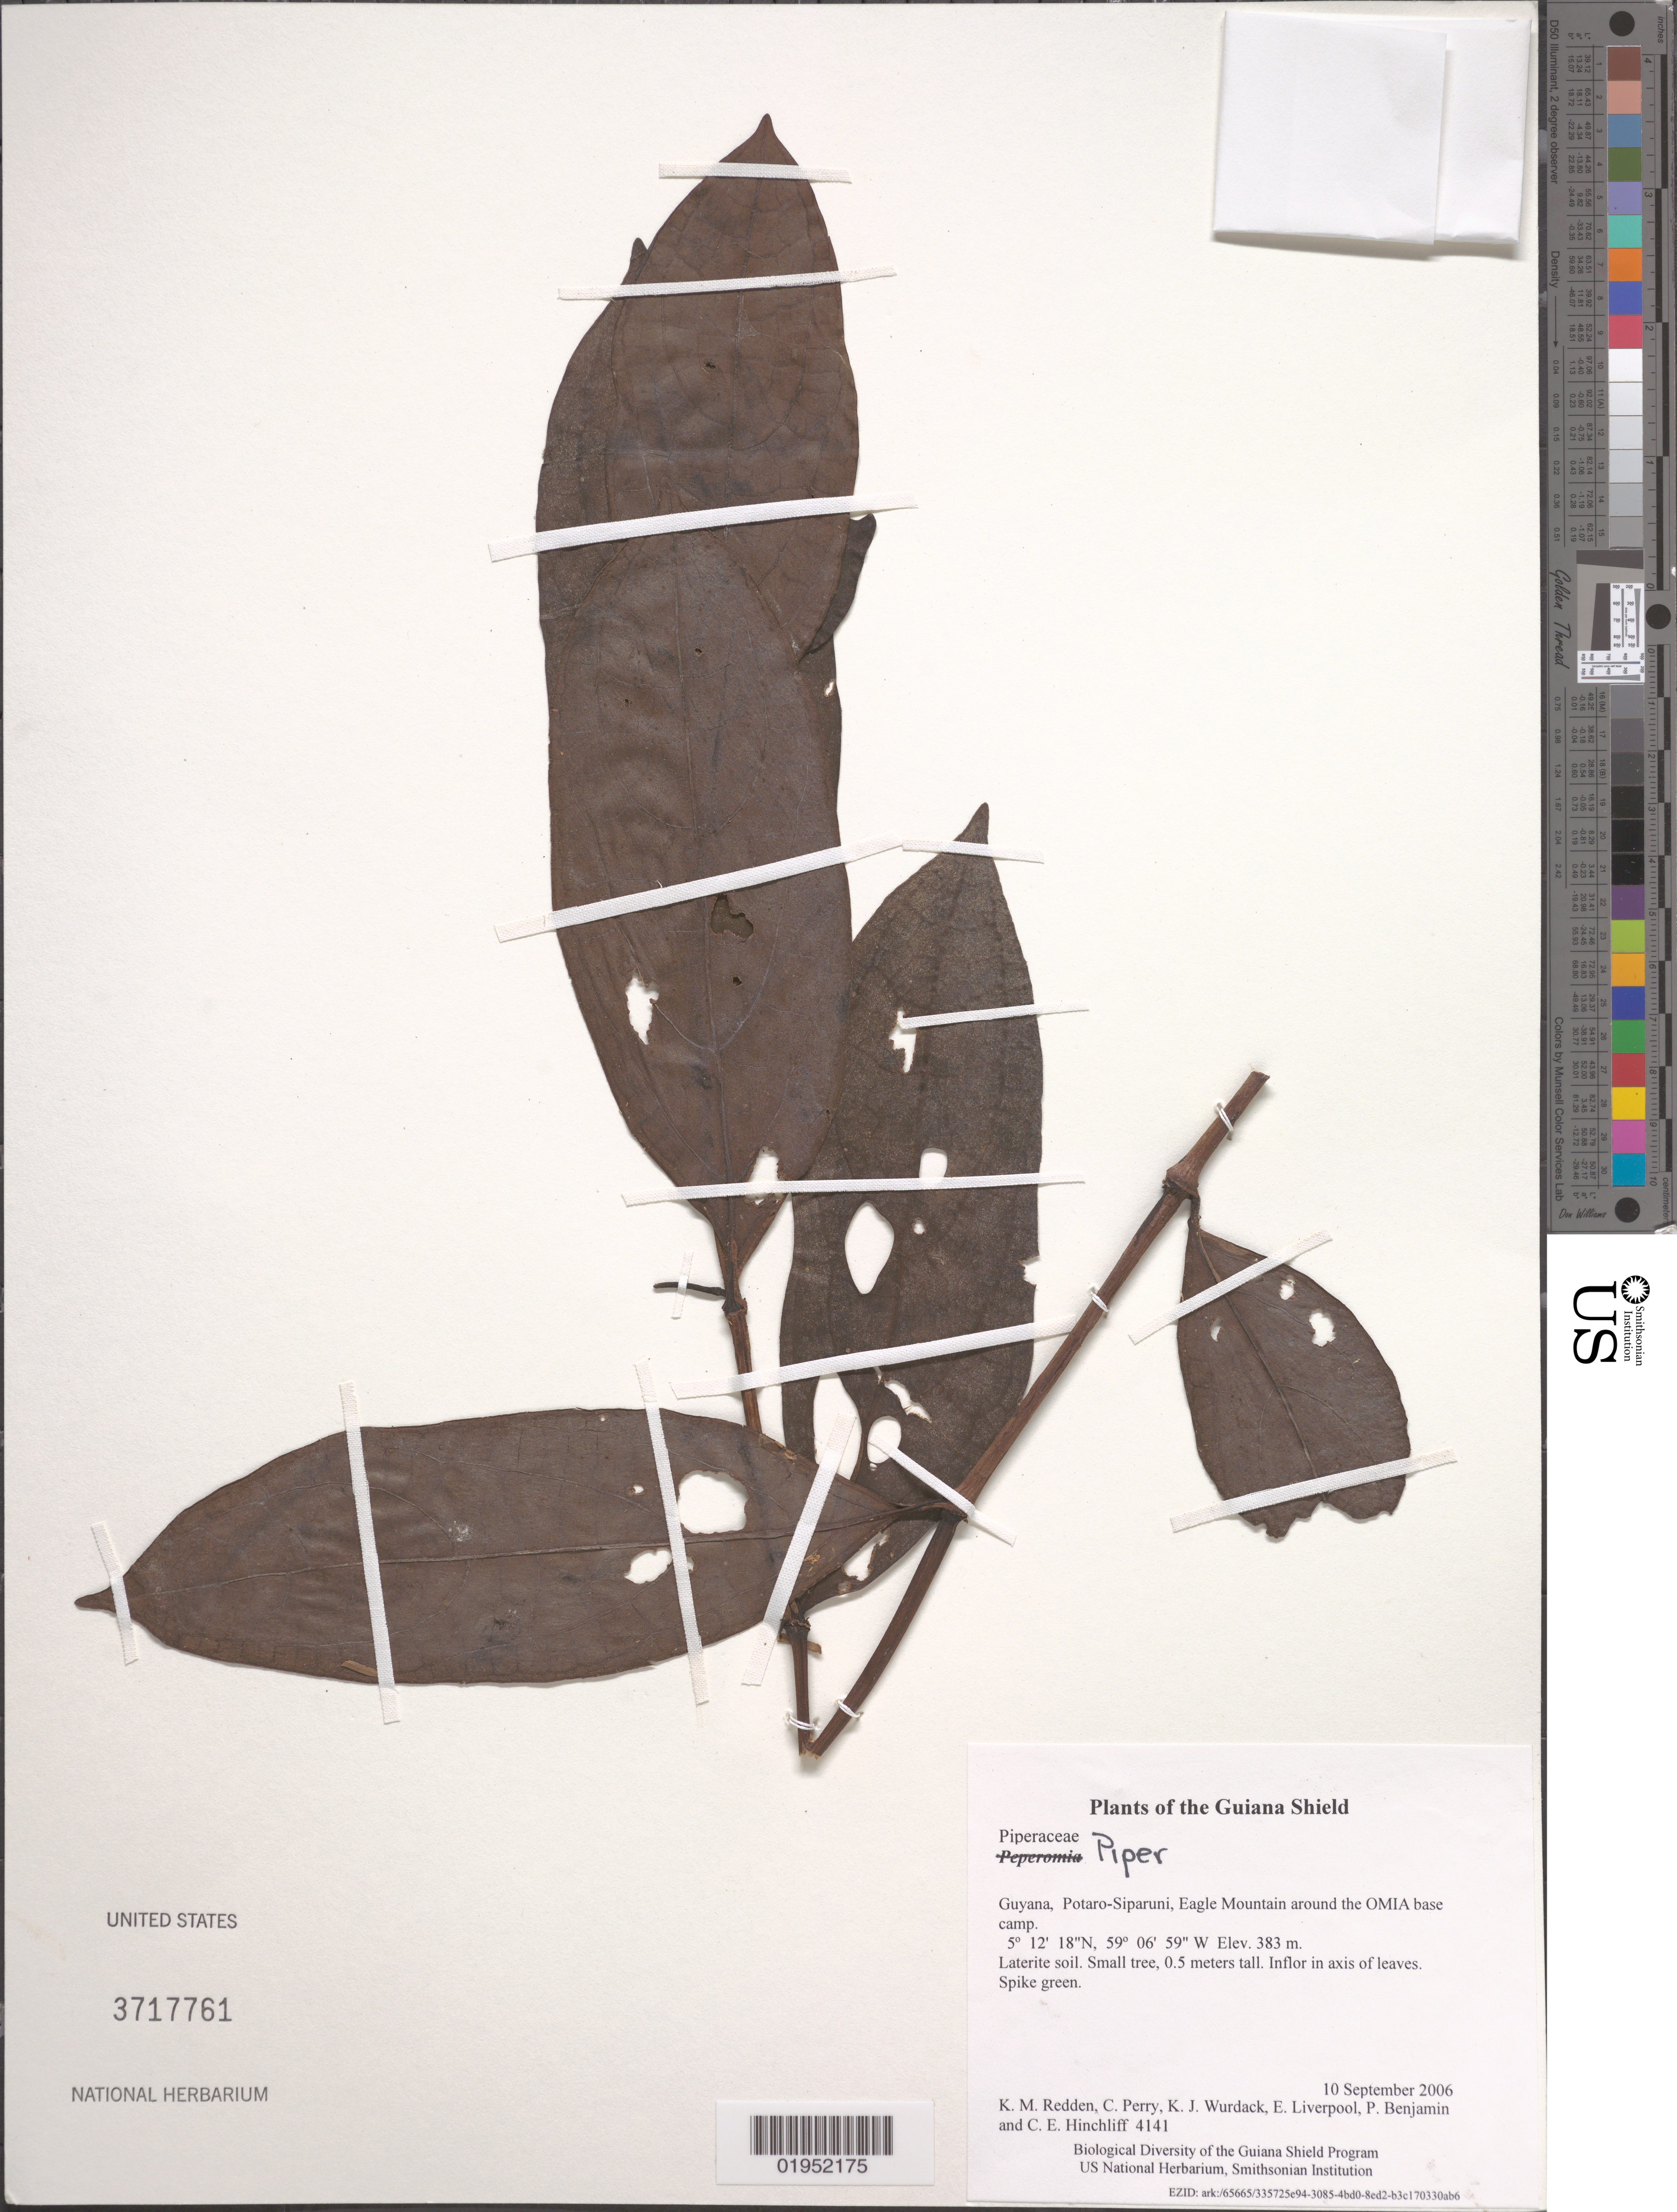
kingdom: Plantae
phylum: Tracheophyta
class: Magnoliopsida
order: Piperales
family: Piperaceae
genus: Piper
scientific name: Piper sp.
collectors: K. M. Redden, C. Perry, K. Wurdack, E. Liverpool, P. Benjamin & C. E. Hinchliff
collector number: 4141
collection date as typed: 10 September 2006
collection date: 2006-09-10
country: Guyana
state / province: Potaro-Siparuni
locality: Eagle Mountain around the OMIA base camp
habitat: Laterite soil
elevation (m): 383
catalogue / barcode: US 3717761